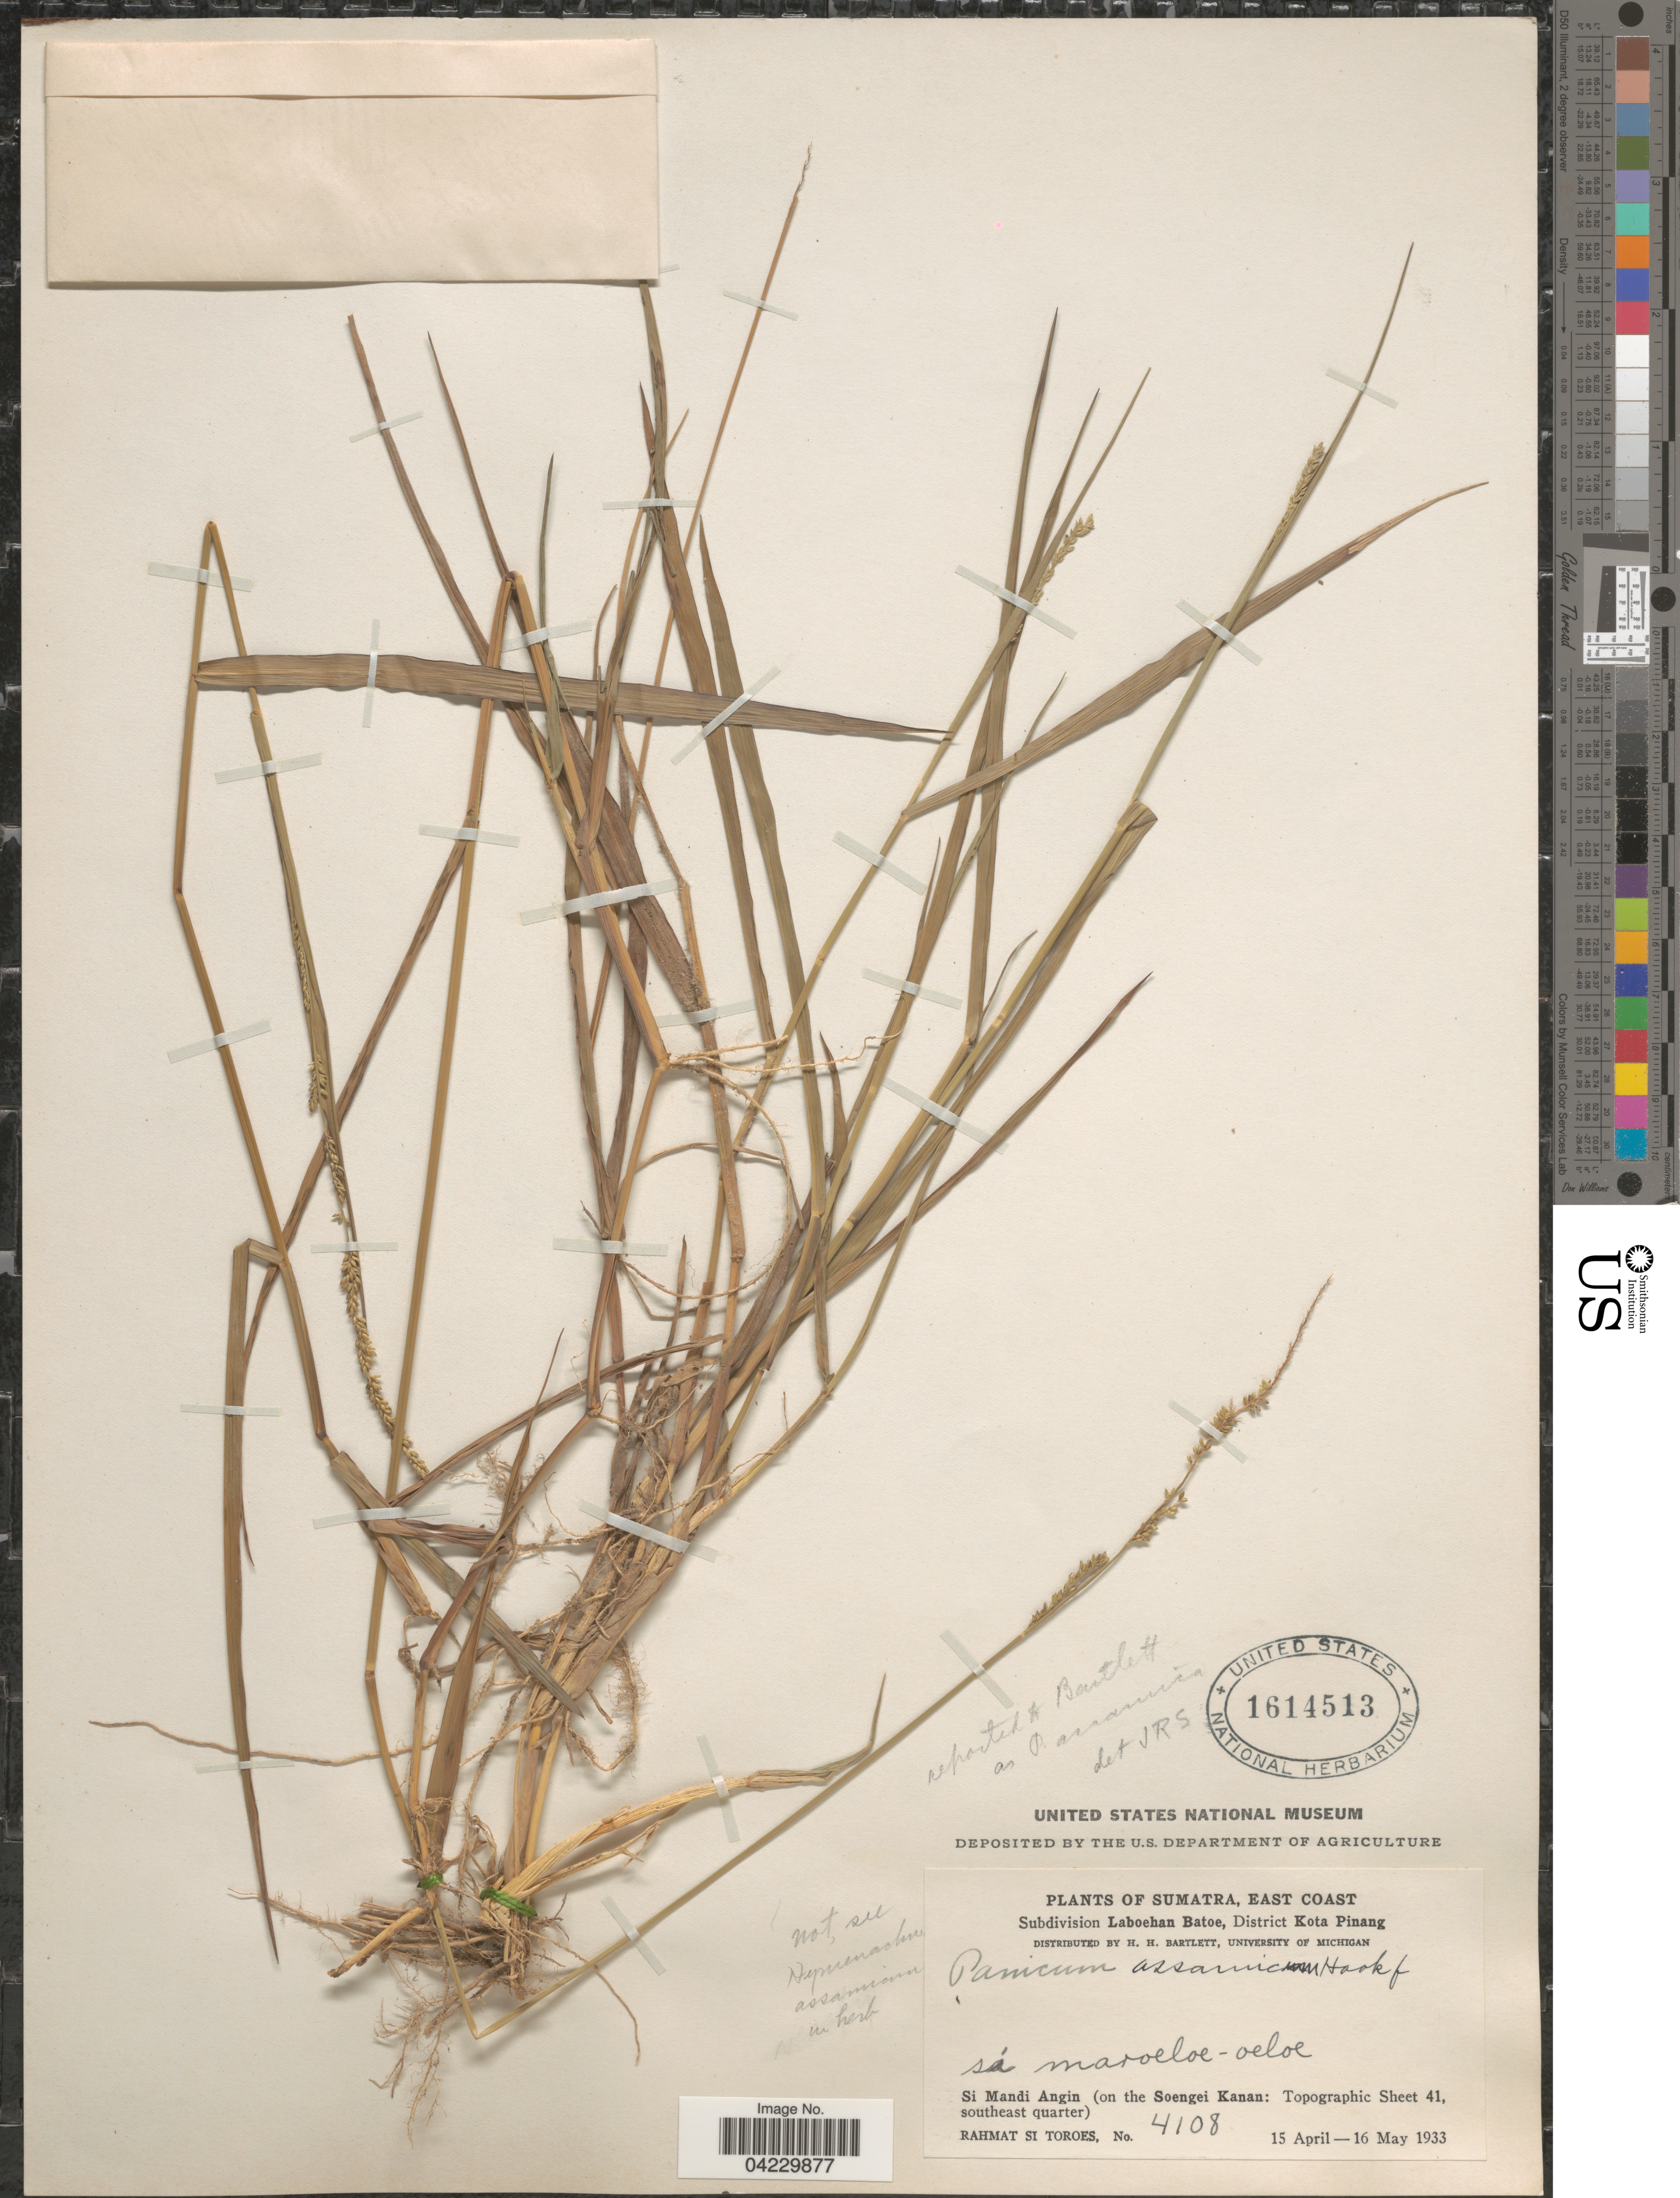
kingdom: Plantae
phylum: Tracheophyta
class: Liliopsida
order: Poales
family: Poaceae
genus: Hymenachne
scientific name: Hymenachne assamica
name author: (Hook. f.) Hitchc.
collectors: Rahmat Si Boeea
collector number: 4108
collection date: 1933-04-15/1933-05-16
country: Indonesia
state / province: Sumatra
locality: East Coast. Subdivision Laboehan Batoe, District Kota Pinang. Si Mandi Angin (on the Soengei Kanan: Topographic Sheet 41, southeast quarter).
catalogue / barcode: US 1614513